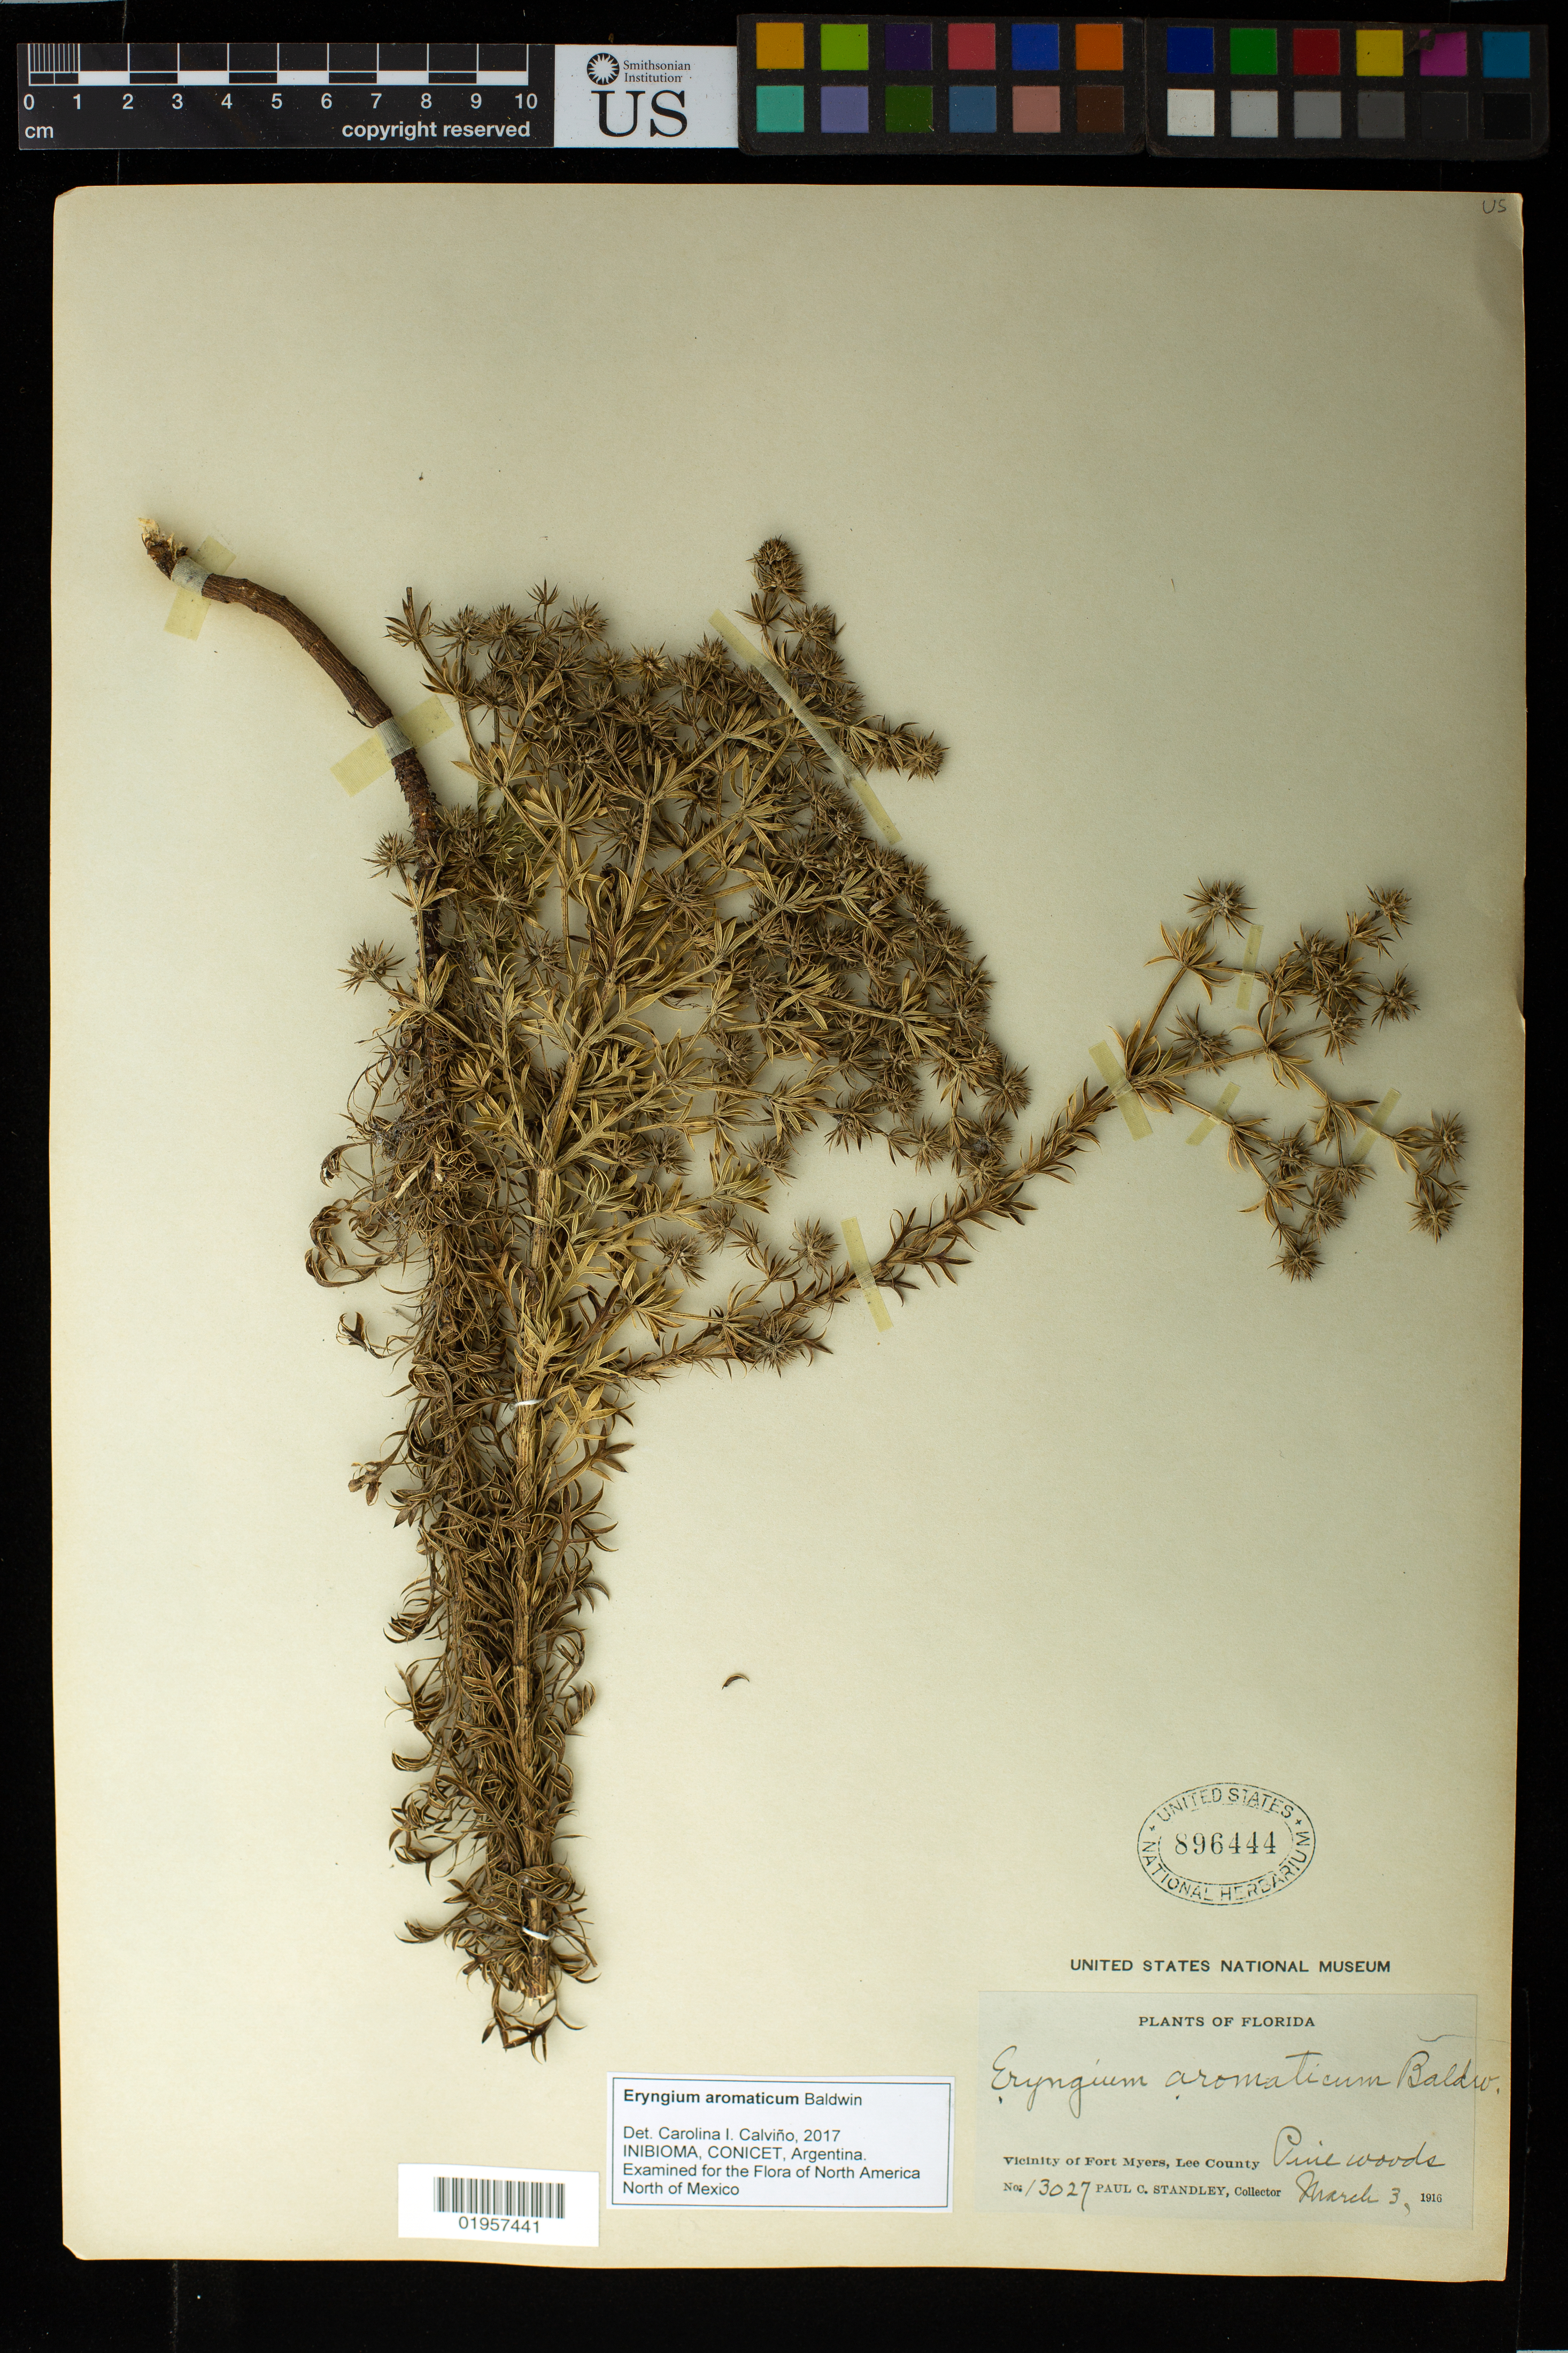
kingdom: Plantae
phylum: Tracheophyta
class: Magnoliopsida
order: Apiales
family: Apiaceae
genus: Eryngium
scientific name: Eryngium aromaticum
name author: Baldwin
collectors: P. C. Standley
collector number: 13027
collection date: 1916-03-03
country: United States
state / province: Florida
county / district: Lee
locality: Vicinity of Fort Myers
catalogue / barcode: US 896444